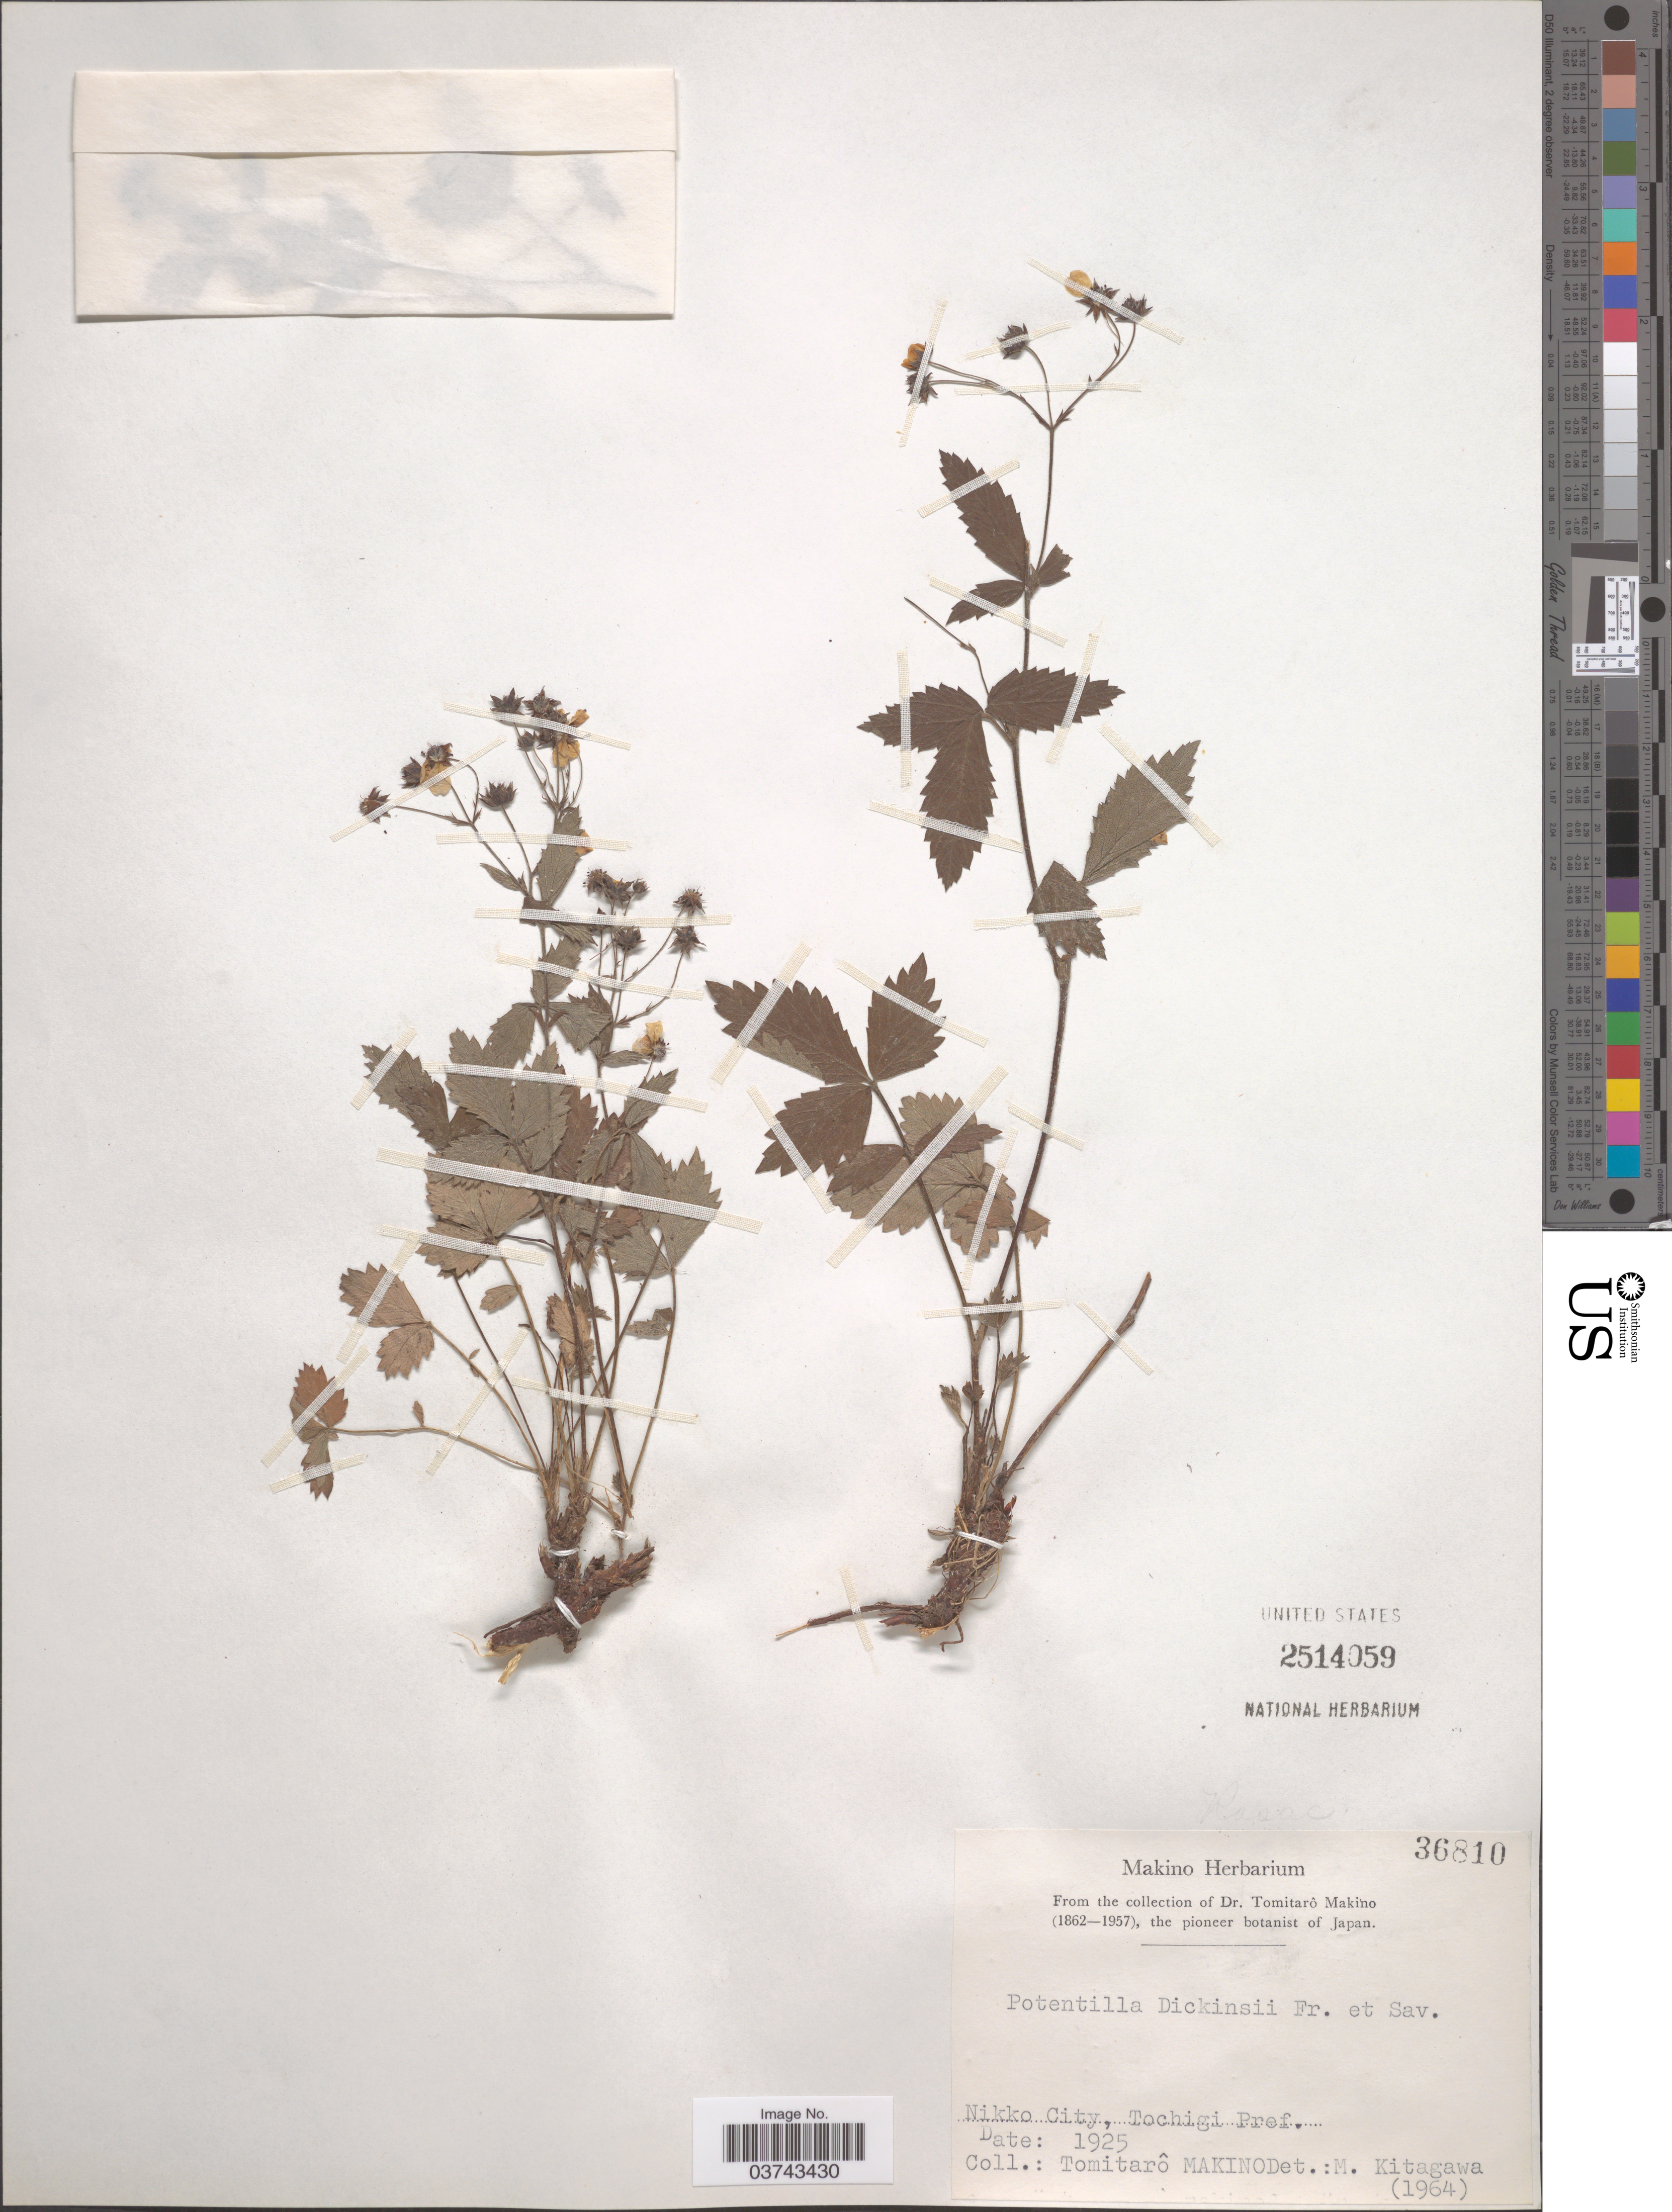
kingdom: Plantae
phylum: Tracheophyta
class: Magnoliopsida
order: Rosales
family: Rosaceae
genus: Potentilla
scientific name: Potentilla dickinsii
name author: Franch. & Sav.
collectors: T. Makino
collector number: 36810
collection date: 1925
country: Japan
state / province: Totigi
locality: Nikko City, Tochigi Pref.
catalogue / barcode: US 2514059